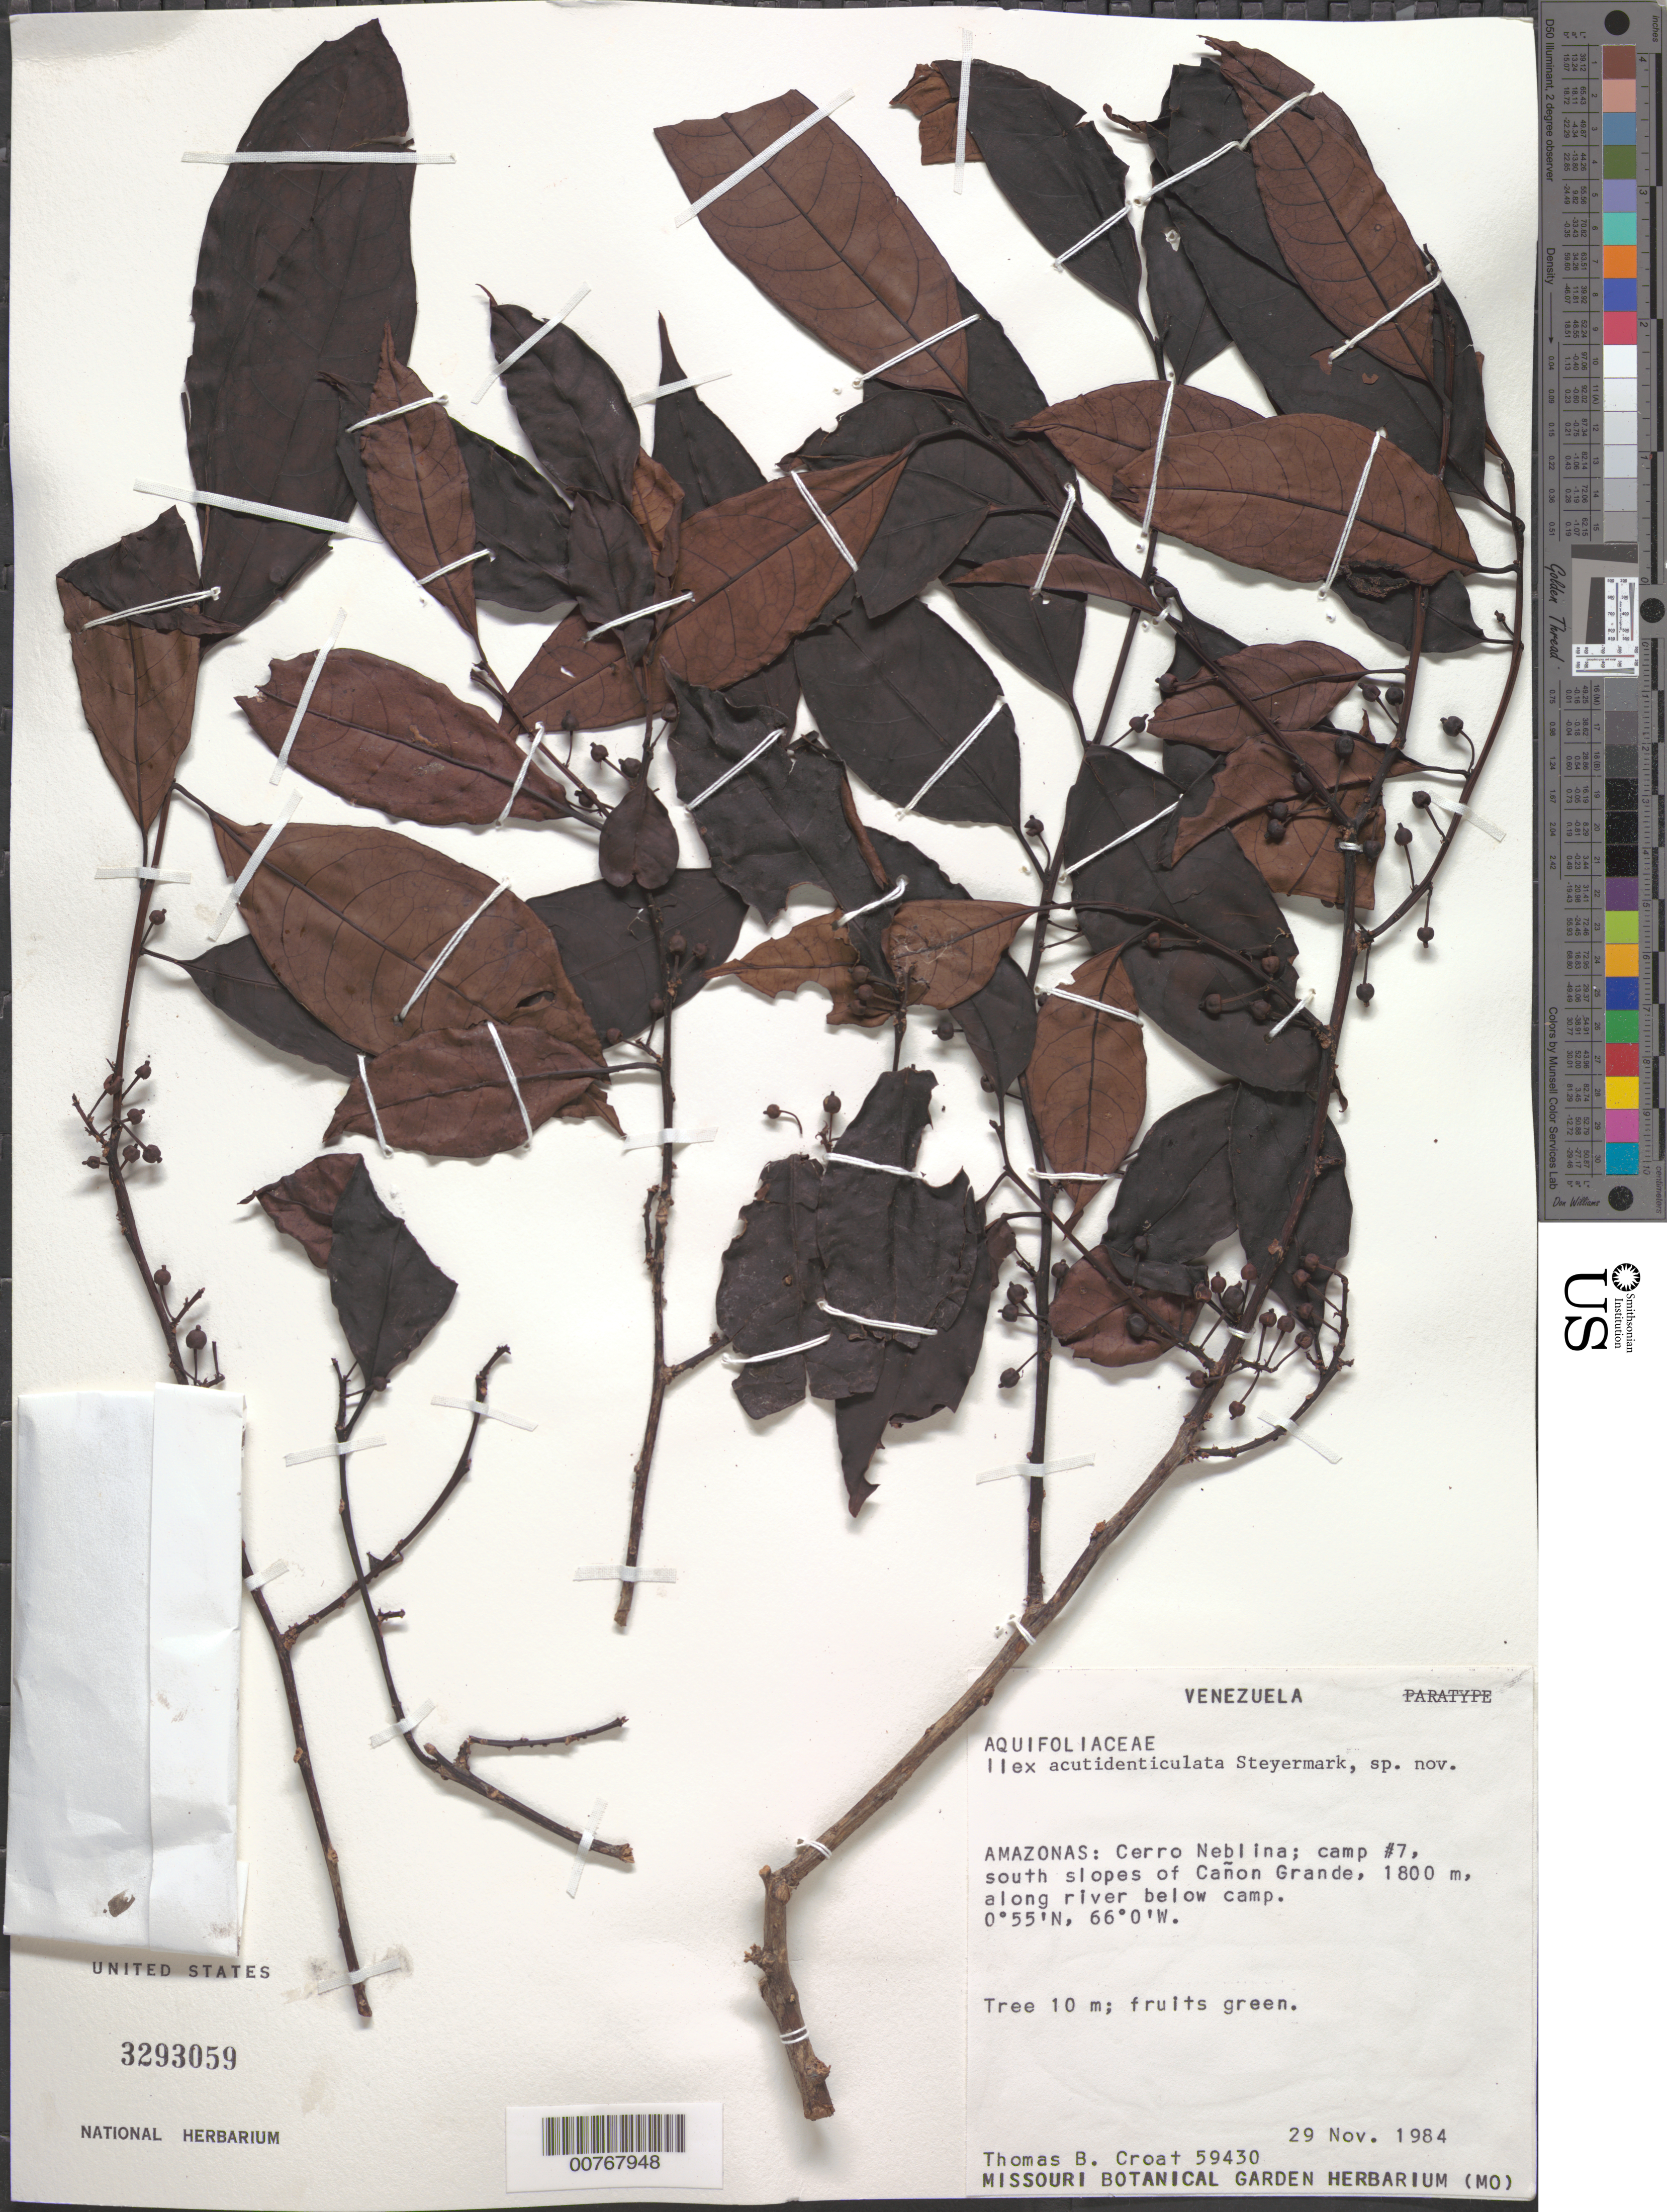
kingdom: Plantae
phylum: Tracheophyta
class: Magnoliopsida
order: Aquifoliales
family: Aquifoliaceae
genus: Ilex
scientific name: Ilex acutidenticulata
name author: Steyerm.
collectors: T. B. Croat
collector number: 59430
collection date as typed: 29-Nov-84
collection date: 1984-11-29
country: Venezuela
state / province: Amazonas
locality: Cerro Neblina, camp #7, S slopes of Cañon Grande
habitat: Along river below camp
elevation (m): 1800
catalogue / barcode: US 3293059